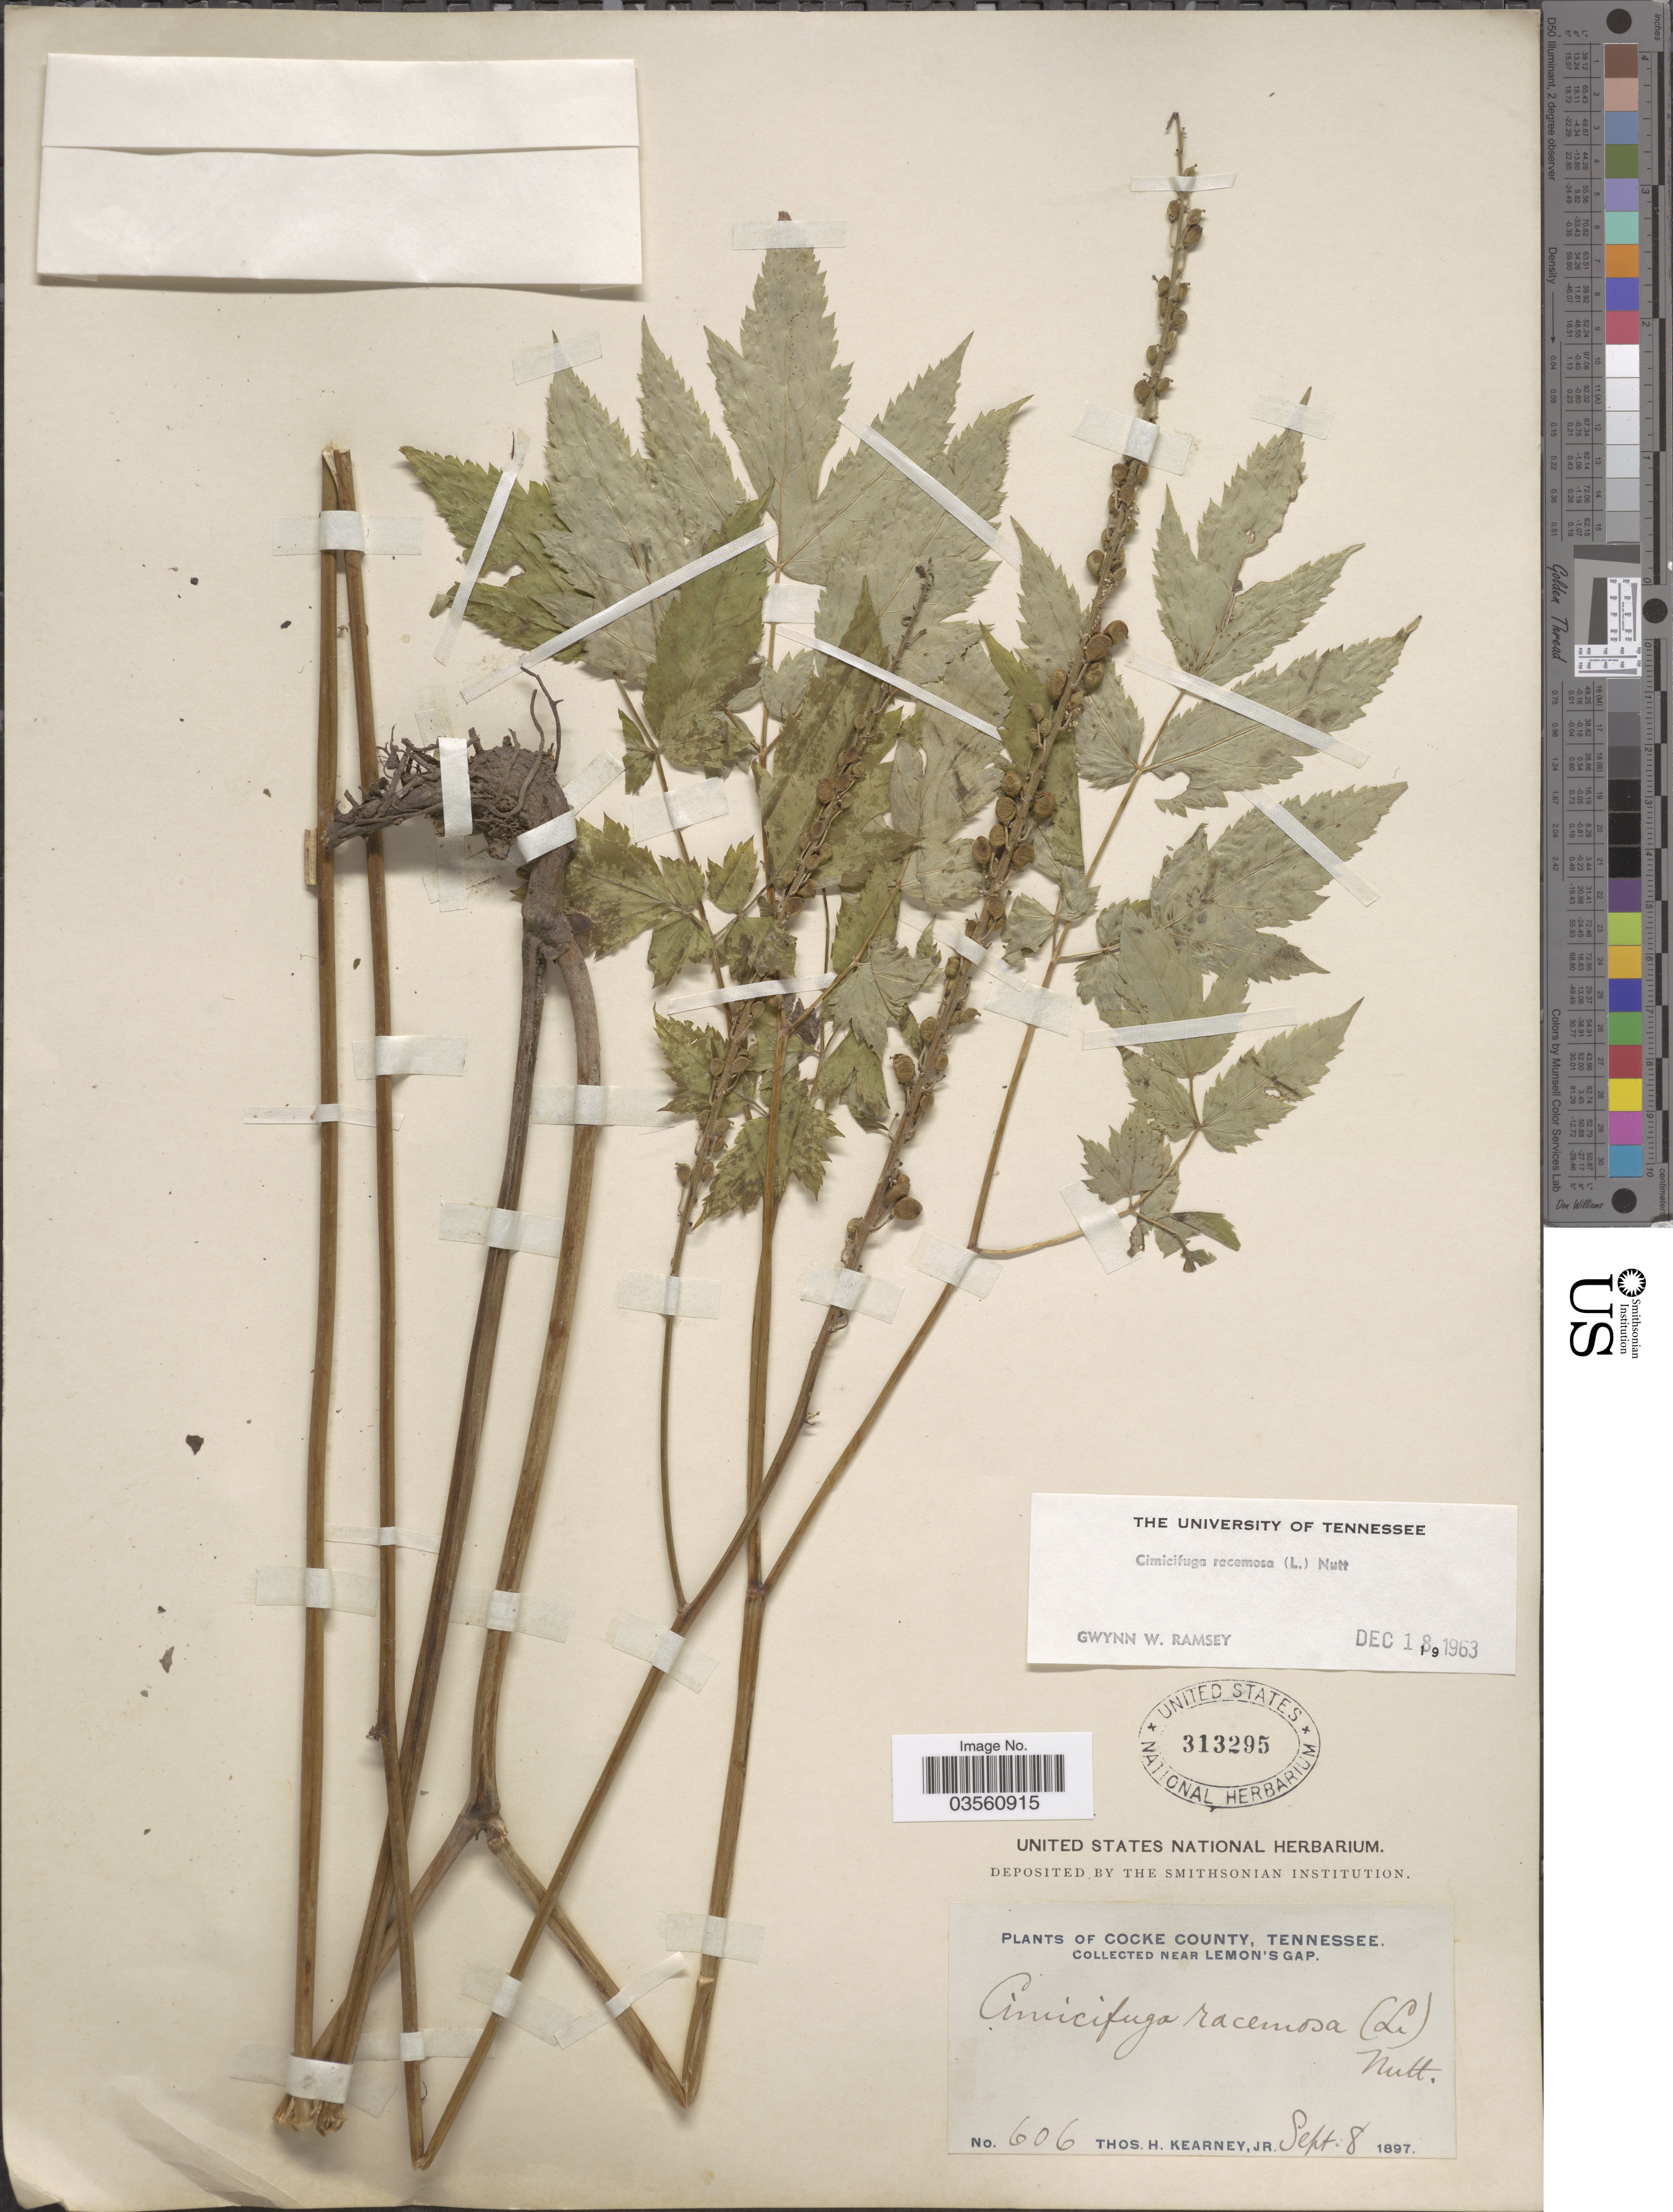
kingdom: Plantae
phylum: Tracheophyta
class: Magnoliopsida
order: Ranunculales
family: Ranunculaceae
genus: Actaea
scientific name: Actaea racemosa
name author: L.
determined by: Strong, M. T., (US), Smithsonian Institution - National Museum of Natural History (UNITED STATES)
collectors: T. H. Kearney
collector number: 606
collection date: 1897-09-08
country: United States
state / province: Tennessee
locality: Cocke County. Near Lemon's Gap.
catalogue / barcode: US 313295